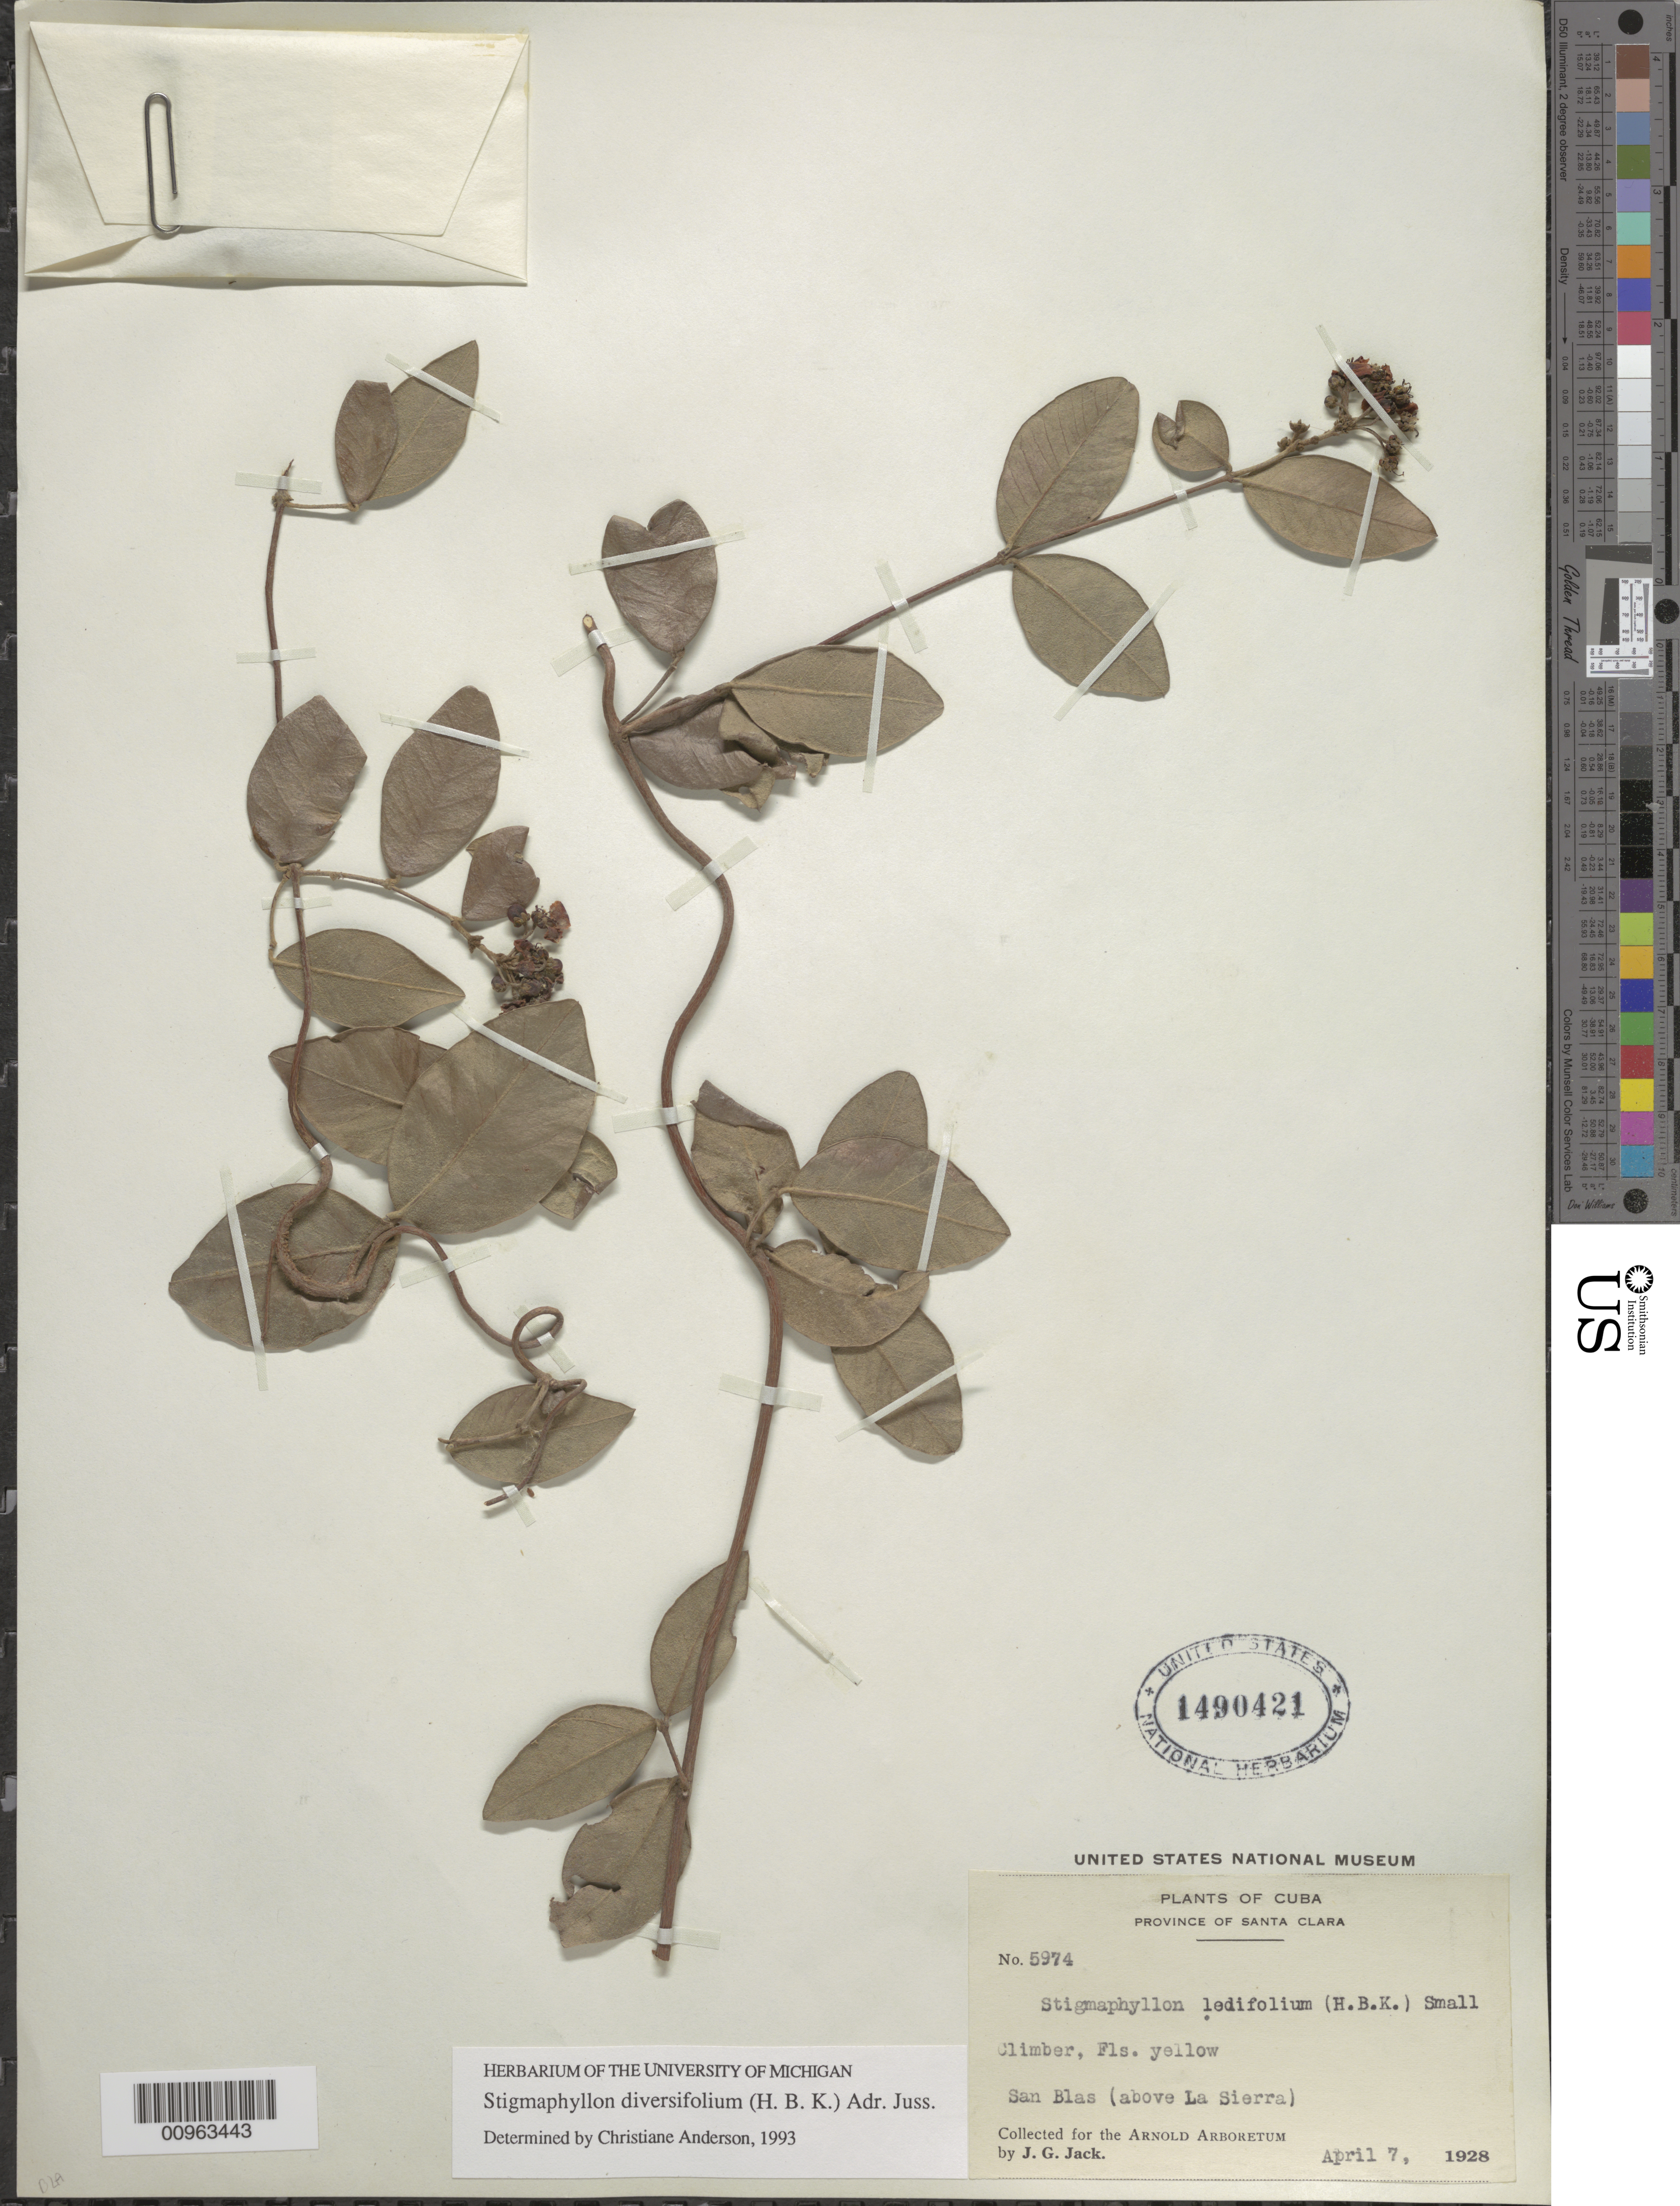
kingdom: Plantae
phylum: Tracheophyta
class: Magnoliopsida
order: Malpighiales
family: Malpighiaceae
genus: Stigmaphyllon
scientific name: Stigmaphyllon diversifolium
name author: (Kunth) A. Juss.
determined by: Anderson, C.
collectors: J. G. Jack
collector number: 5974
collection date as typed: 07 Apr 1928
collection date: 1928-04-07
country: Cuba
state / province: Las Villas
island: Cuba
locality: San Blas, above La Sierra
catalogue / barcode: US 1490421